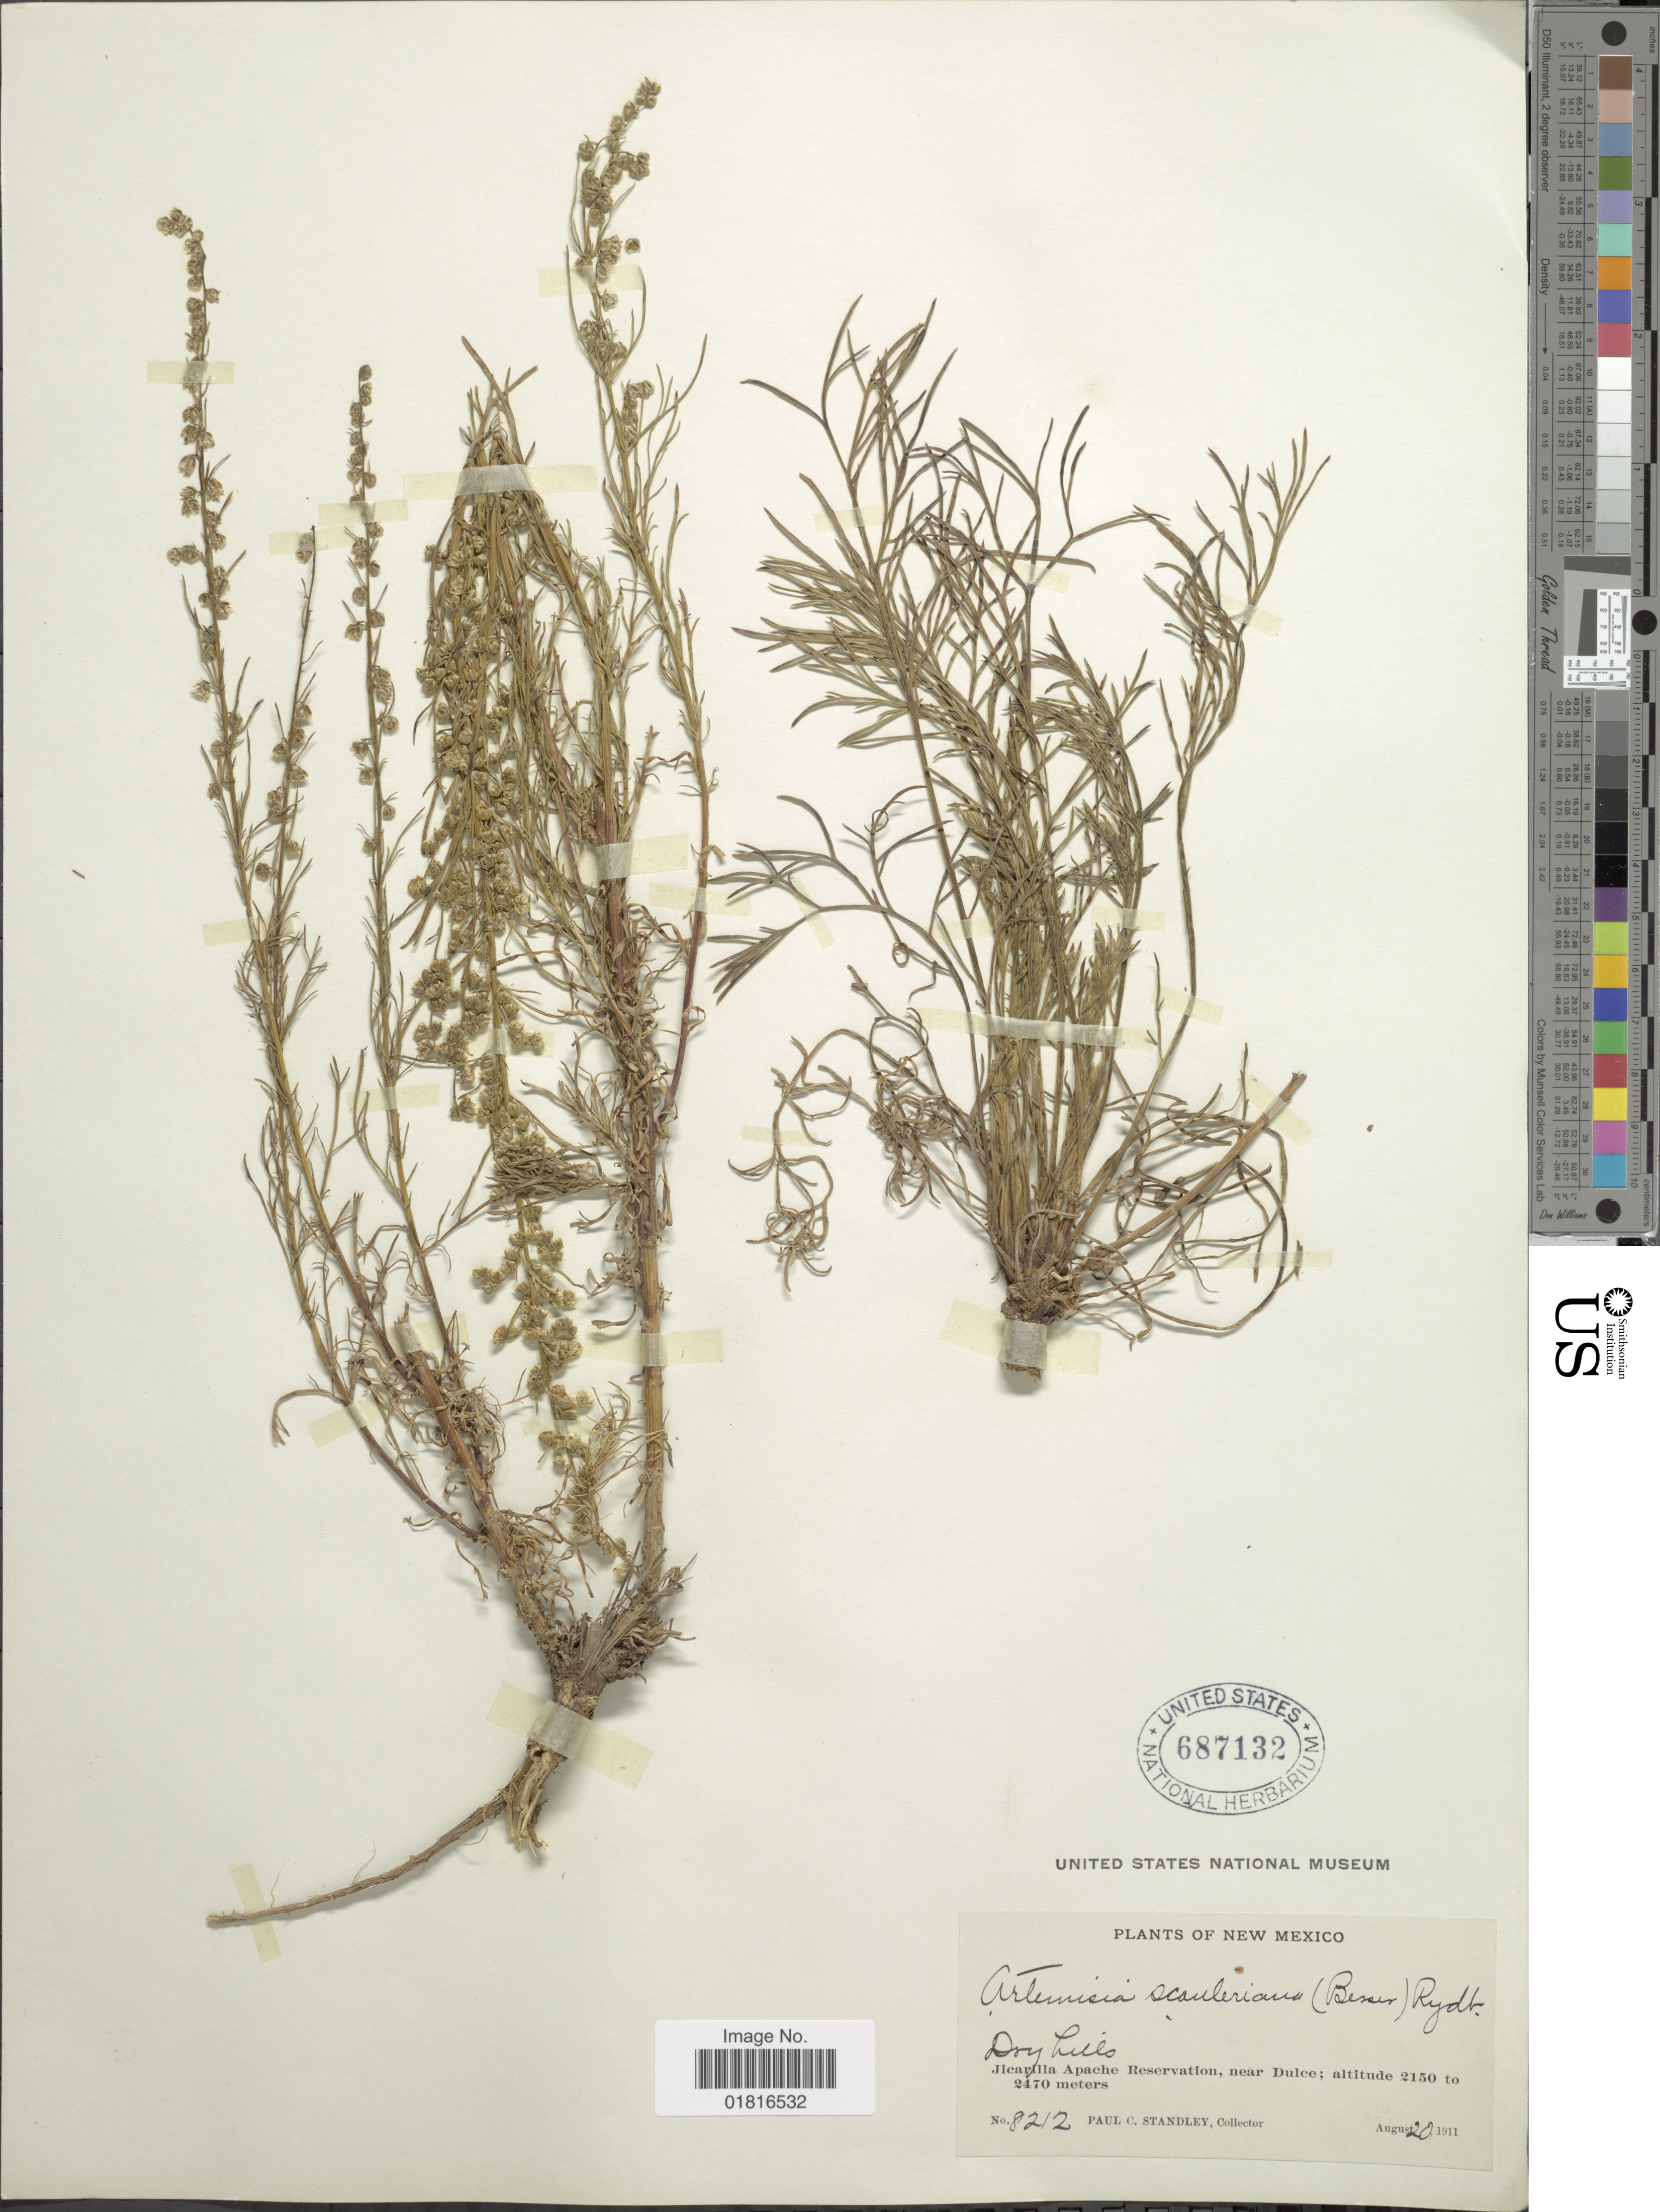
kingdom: Plantae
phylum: Tracheophyta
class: Magnoliopsida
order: Asterales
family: Asteraceae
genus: Artemisia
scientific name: Artemisia pacifica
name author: Nutt.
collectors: P. C. Standley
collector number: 8212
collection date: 1911-08-20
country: United States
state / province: New Mexico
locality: Dry hills, Jicarilla Apache reservation, near Dulce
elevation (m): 2150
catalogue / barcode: US 687132